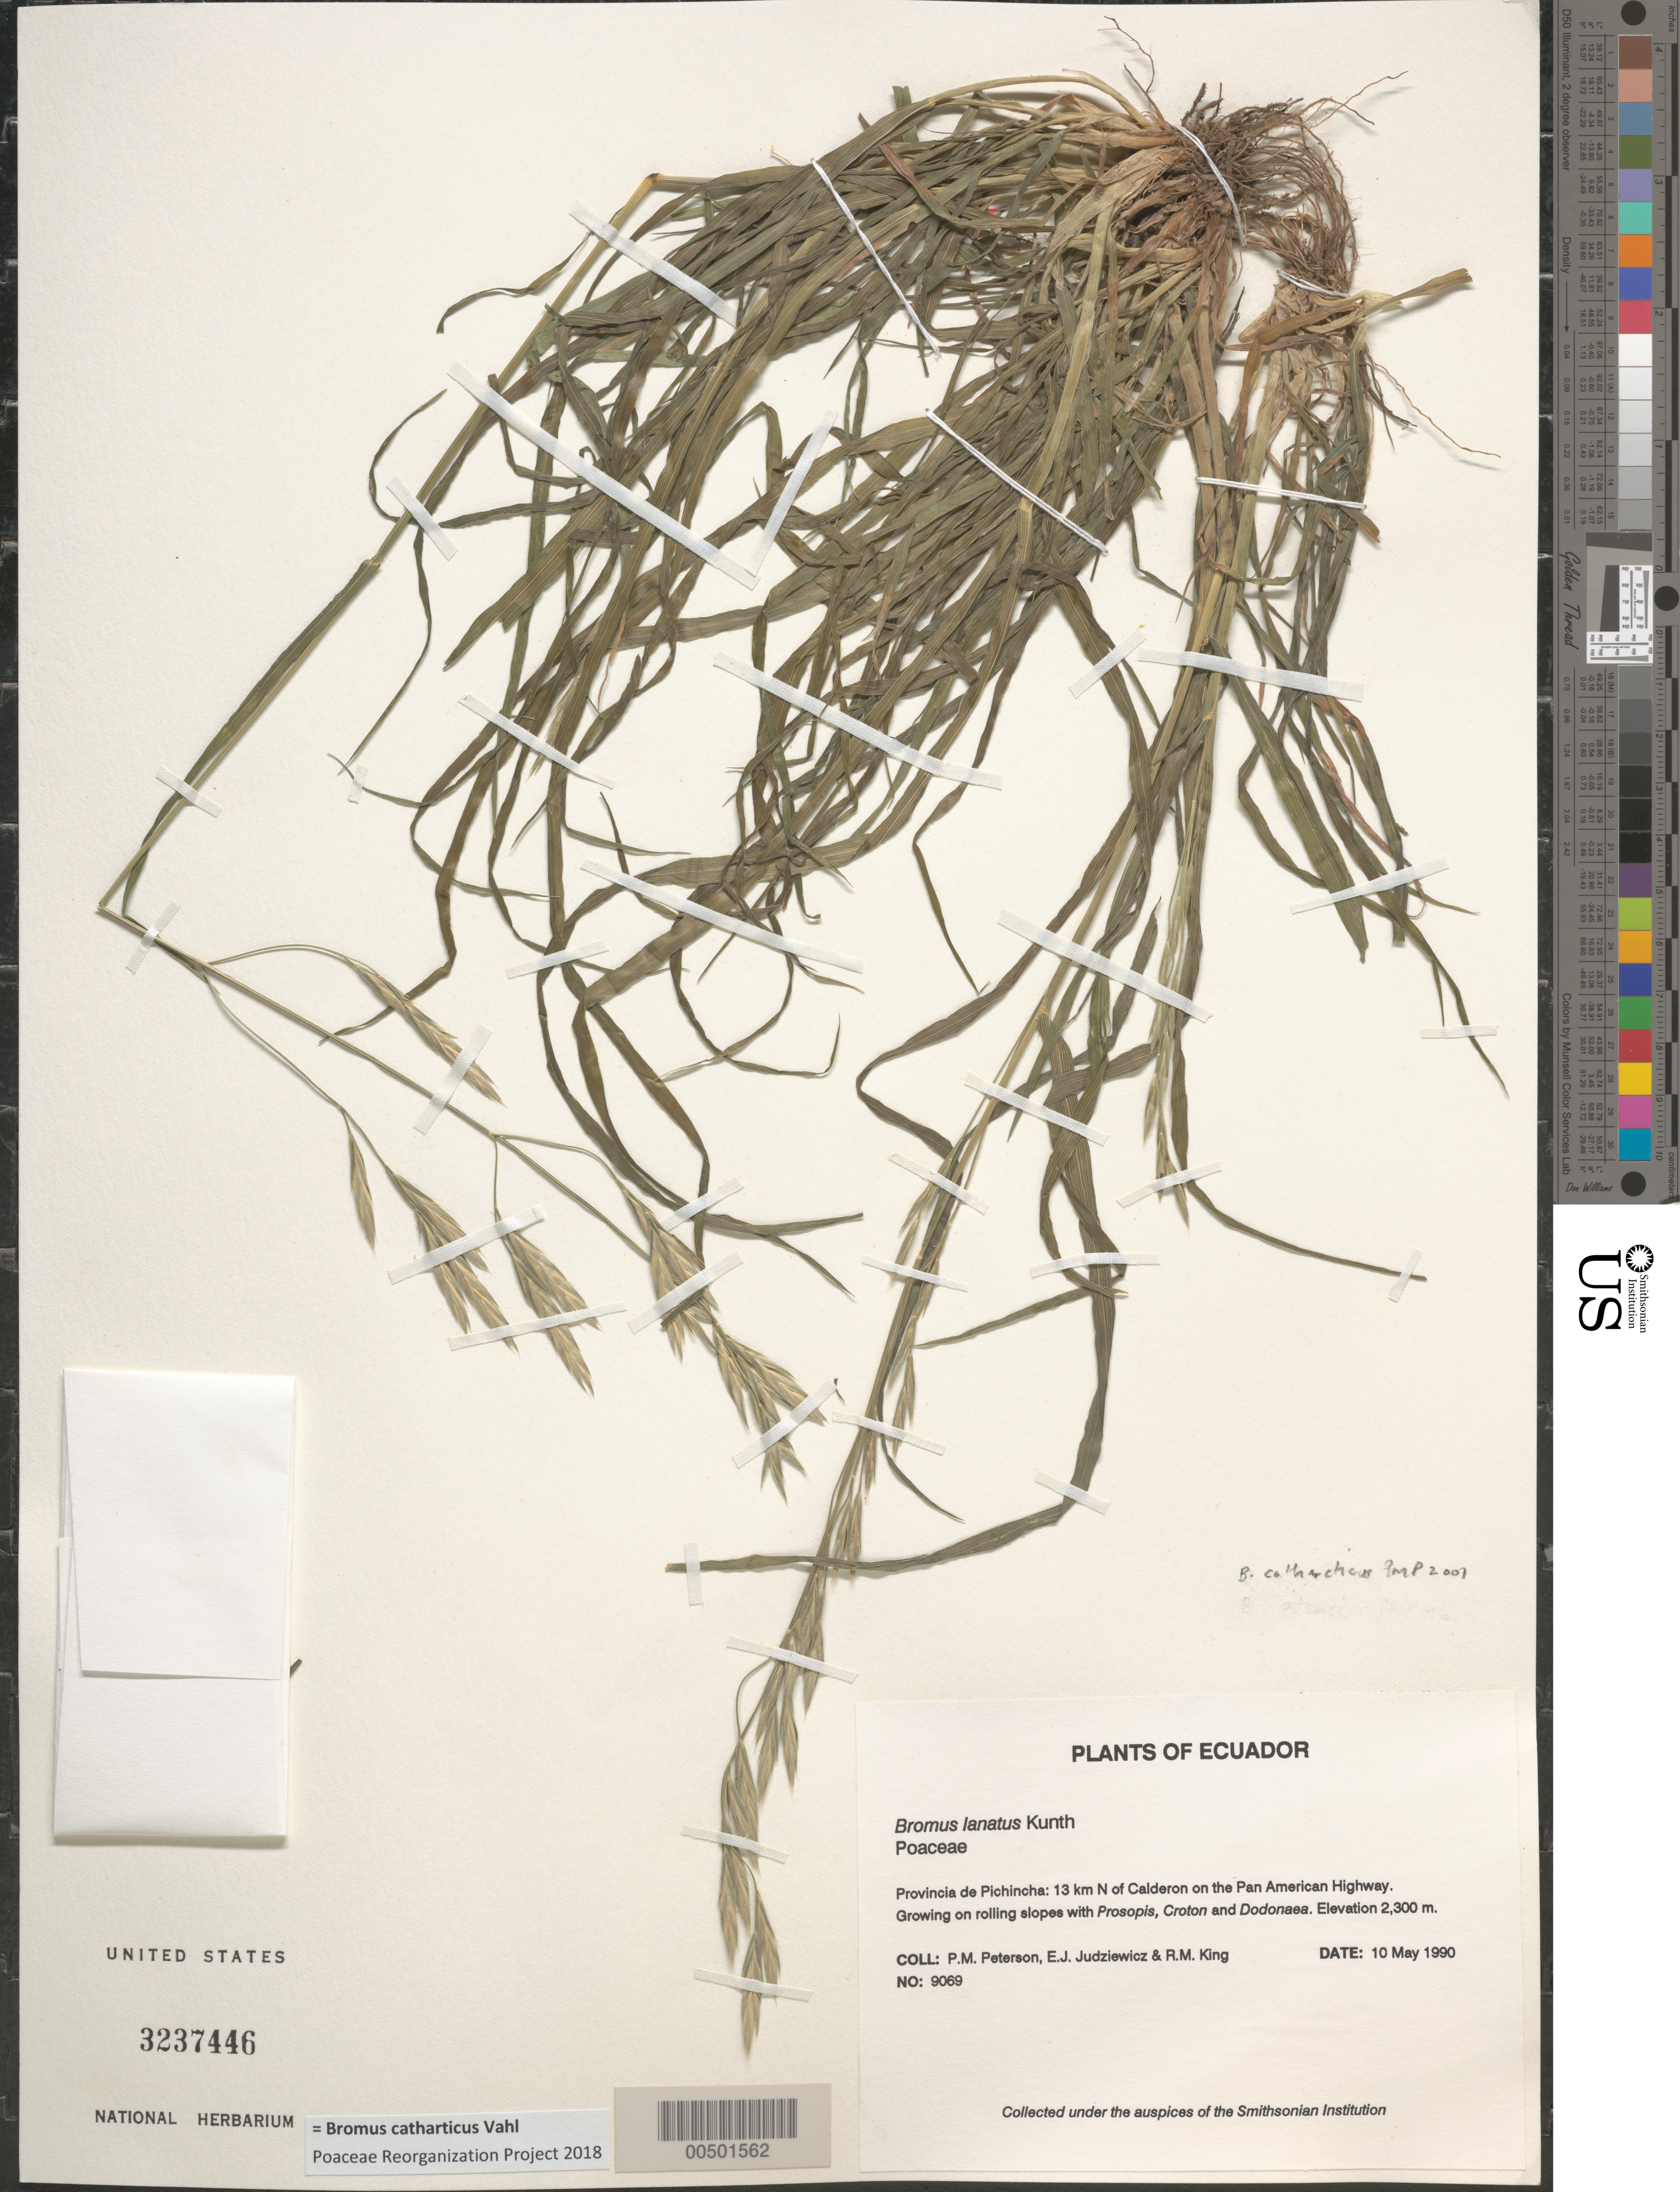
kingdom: Plantae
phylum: Tracheophyta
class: Liliopsida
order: Poales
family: Poaceae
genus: Bromus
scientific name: Bromus catharticus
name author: Vahl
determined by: Poaceae Reorganization Project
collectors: P. M. Peterson, E. J. Judziewicz & R. M. King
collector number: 09069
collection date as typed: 10 May 1990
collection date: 1990-05-10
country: Ecuador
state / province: Pichincha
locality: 13 km N of Calderon on the Pan American Highway.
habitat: Growing on rolling slopes with Prosopsis, Croton and Dodonaea.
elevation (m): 2300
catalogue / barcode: US 3237446